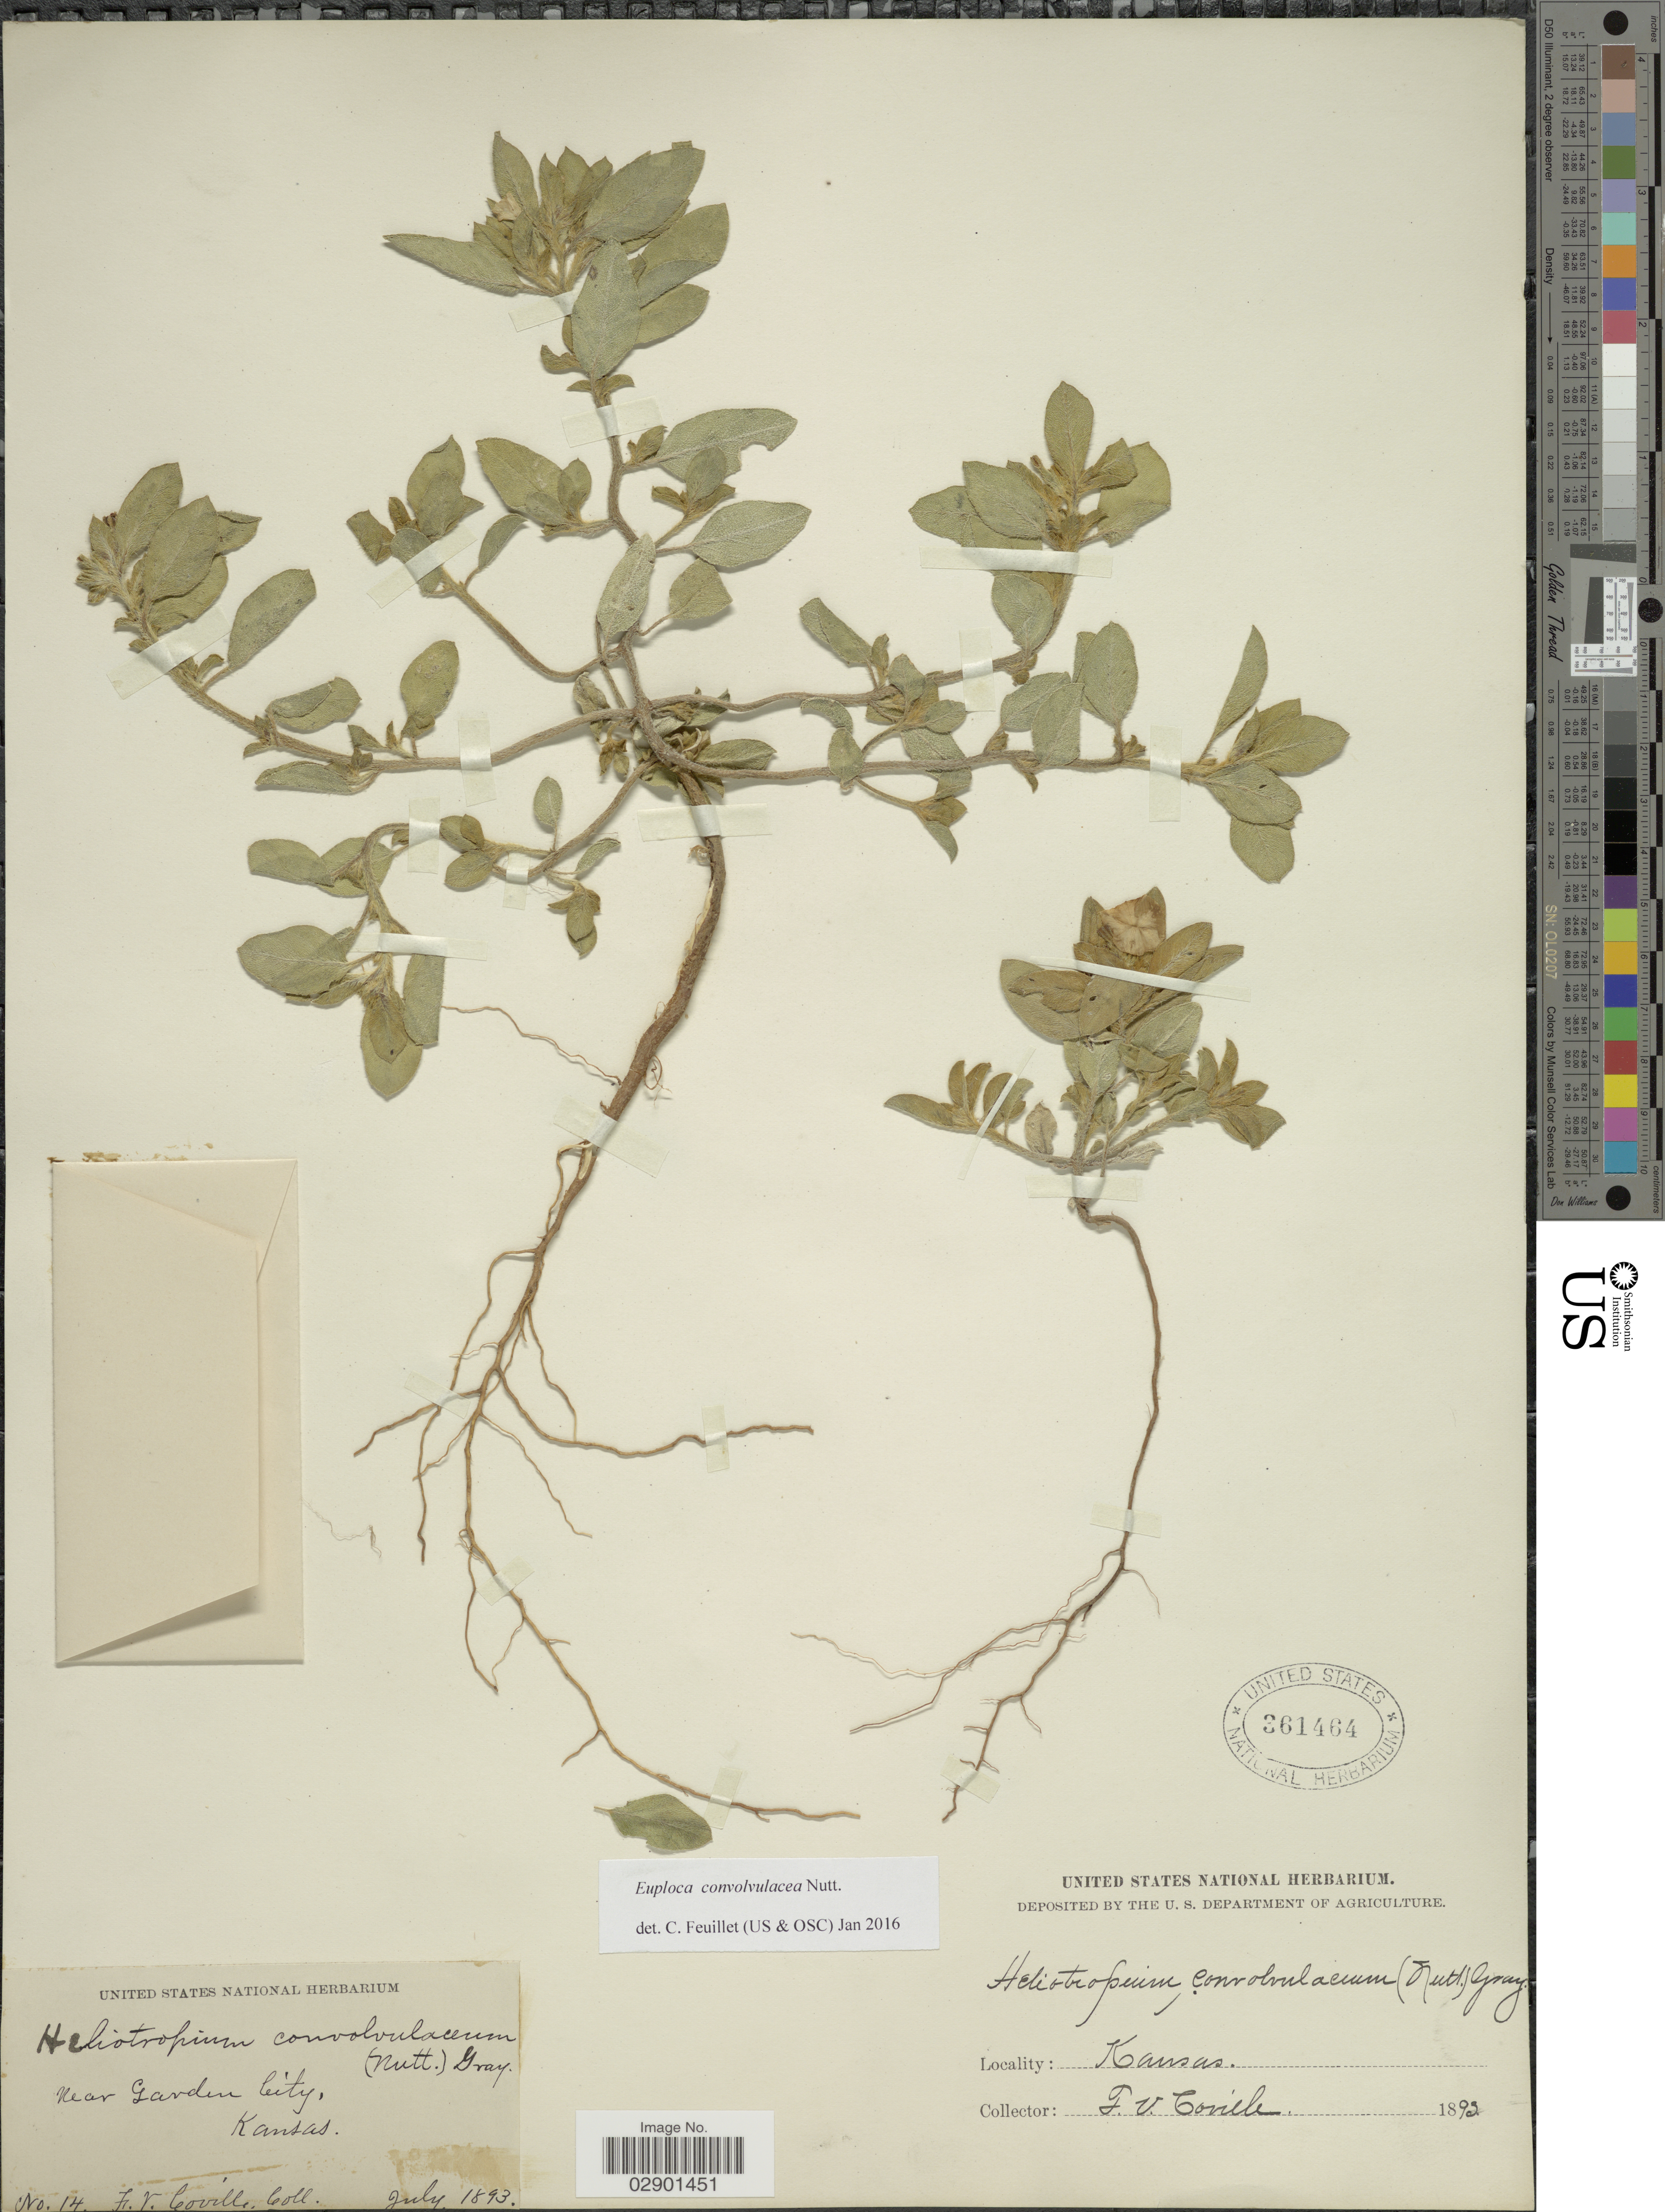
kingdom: Plantae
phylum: Tracheophyta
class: Magnoliopsida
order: Boraginales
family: Heliotropiaceae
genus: Euploca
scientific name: Euploca convolvulacea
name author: Nutt.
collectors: F. V. Coville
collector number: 14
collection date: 1893-07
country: United States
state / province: Kansas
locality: Near Garden City.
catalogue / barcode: US 361464